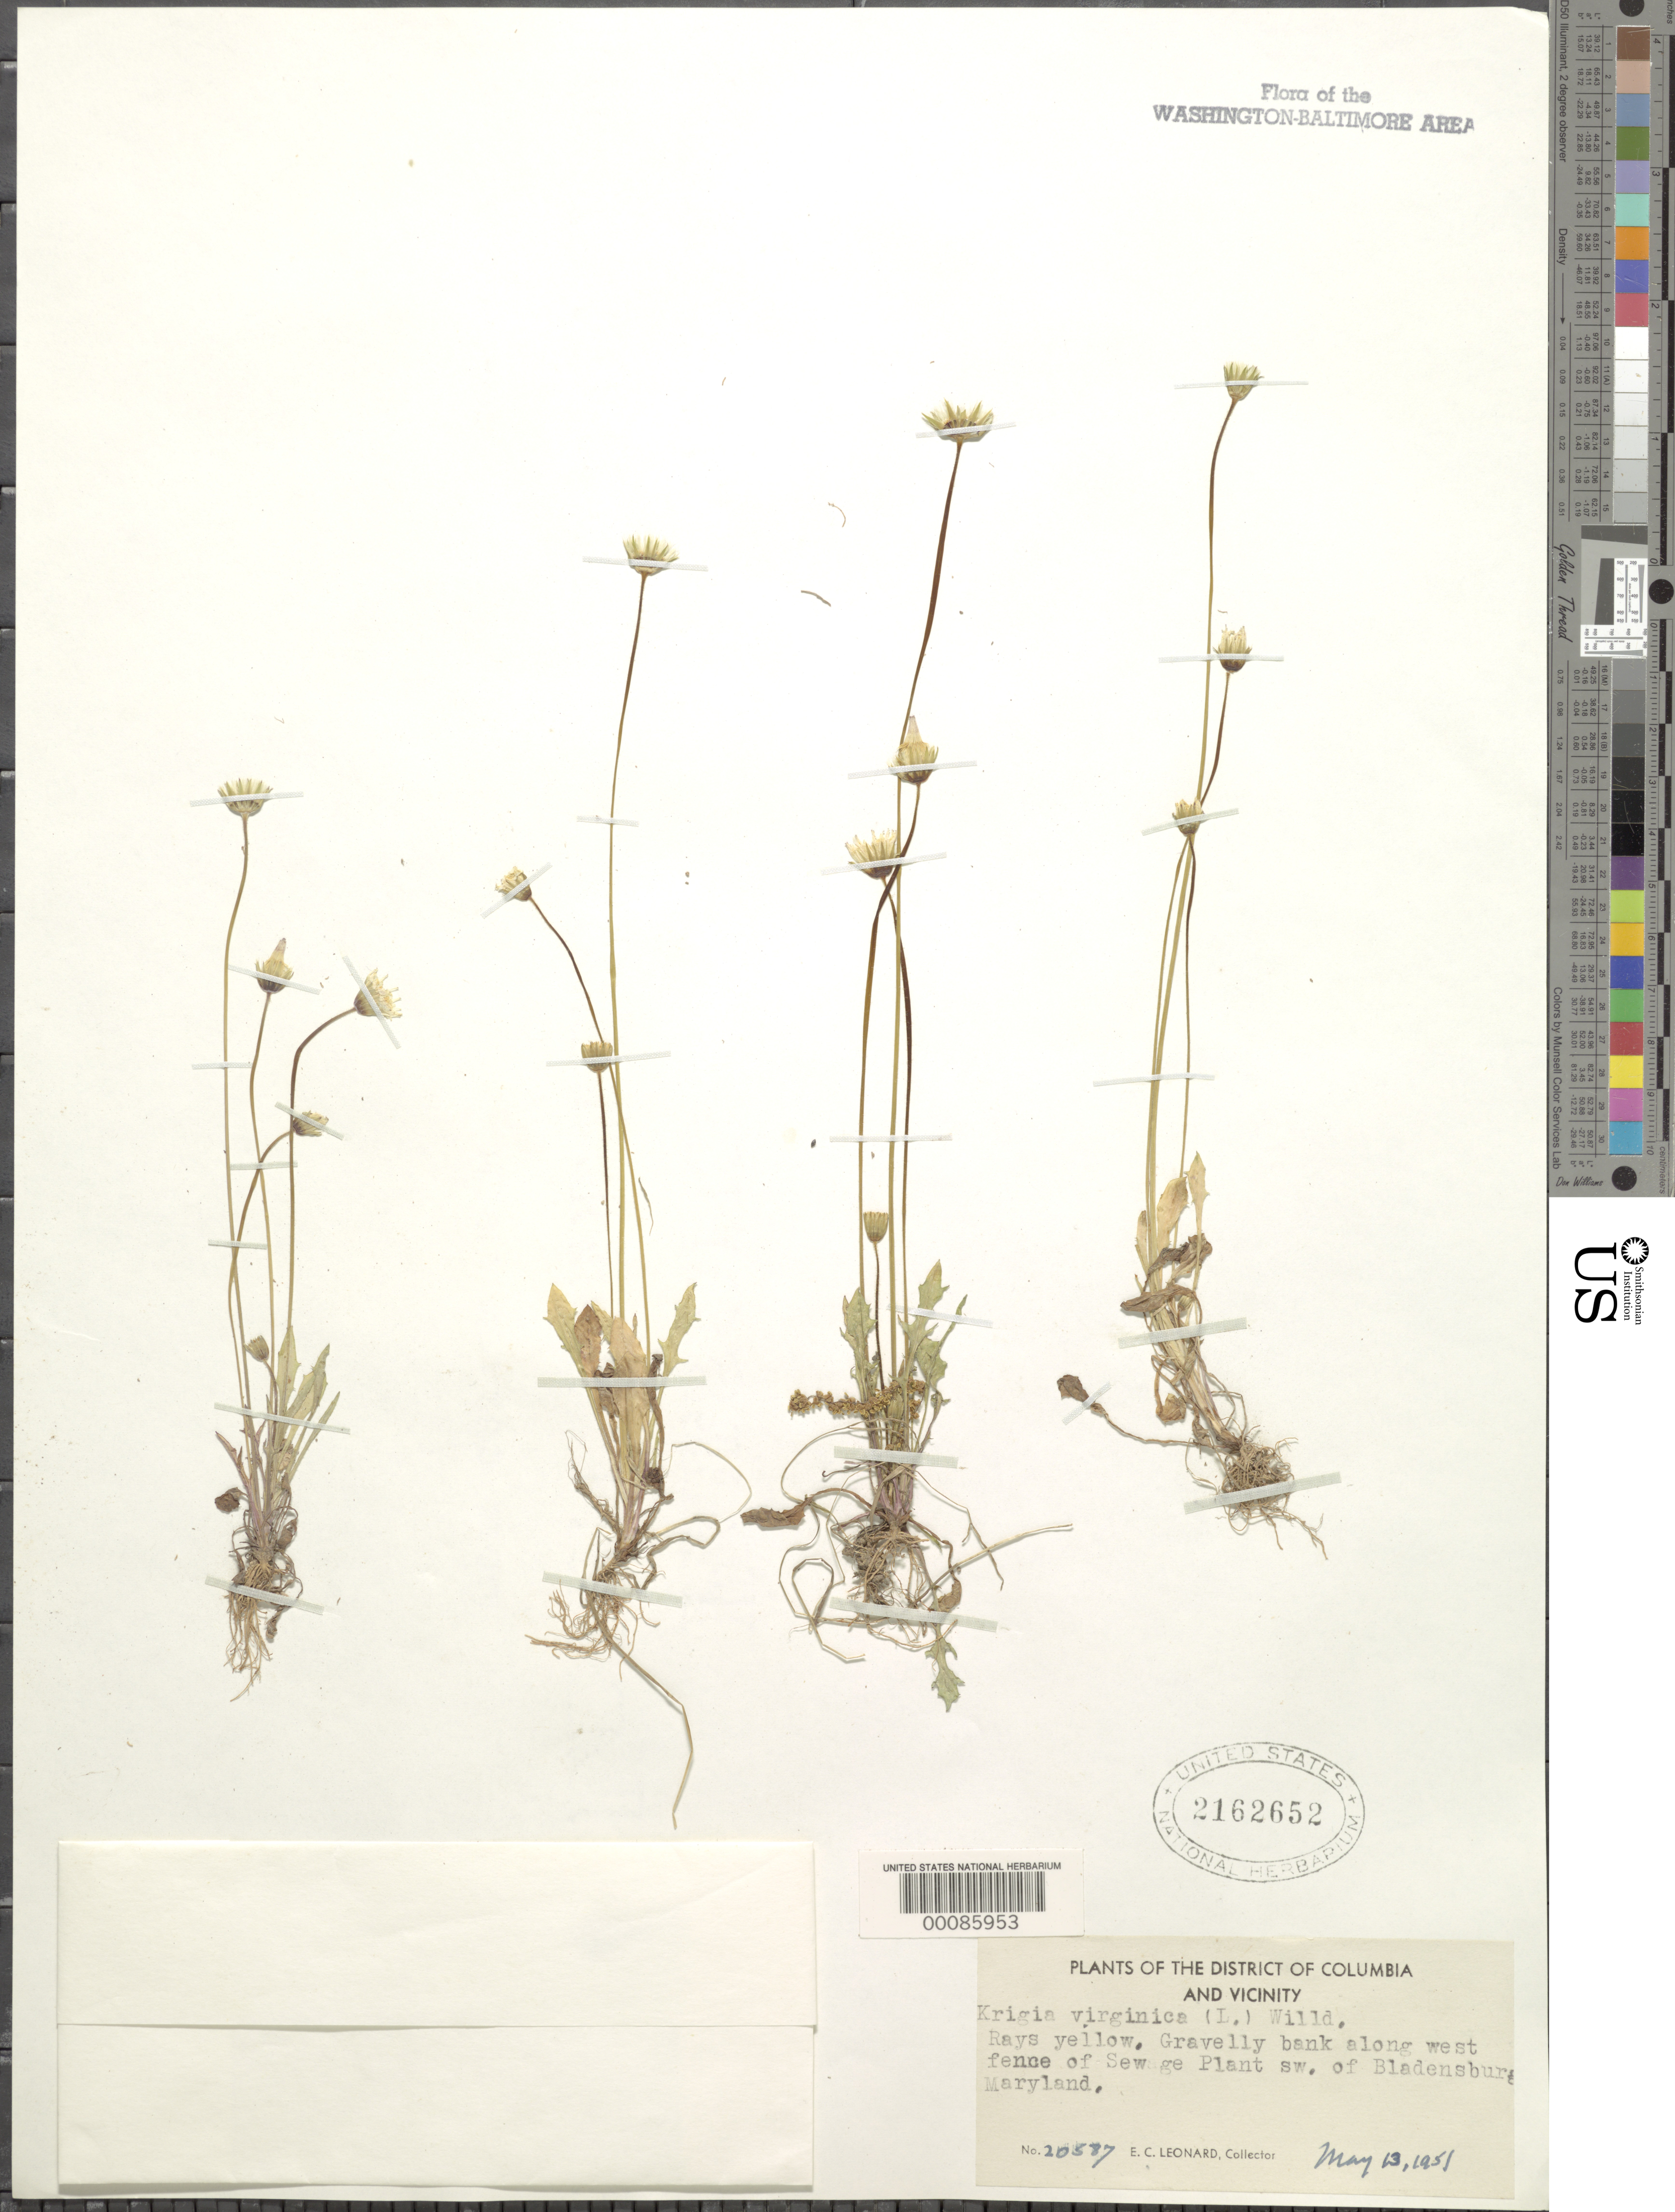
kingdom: Plantae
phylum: Tracheophyta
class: Magnoliopsida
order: Asterales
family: Asteraceae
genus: Krigia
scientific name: Krigia virginica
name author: (L.) Willd.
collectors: E. C. Leonard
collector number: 20587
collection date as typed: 13 May 1951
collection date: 1951-05-13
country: United States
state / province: Maryland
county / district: Prince George's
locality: Sewage Plant SW of Bladensburg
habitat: Gravelly bank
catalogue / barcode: US 2162652